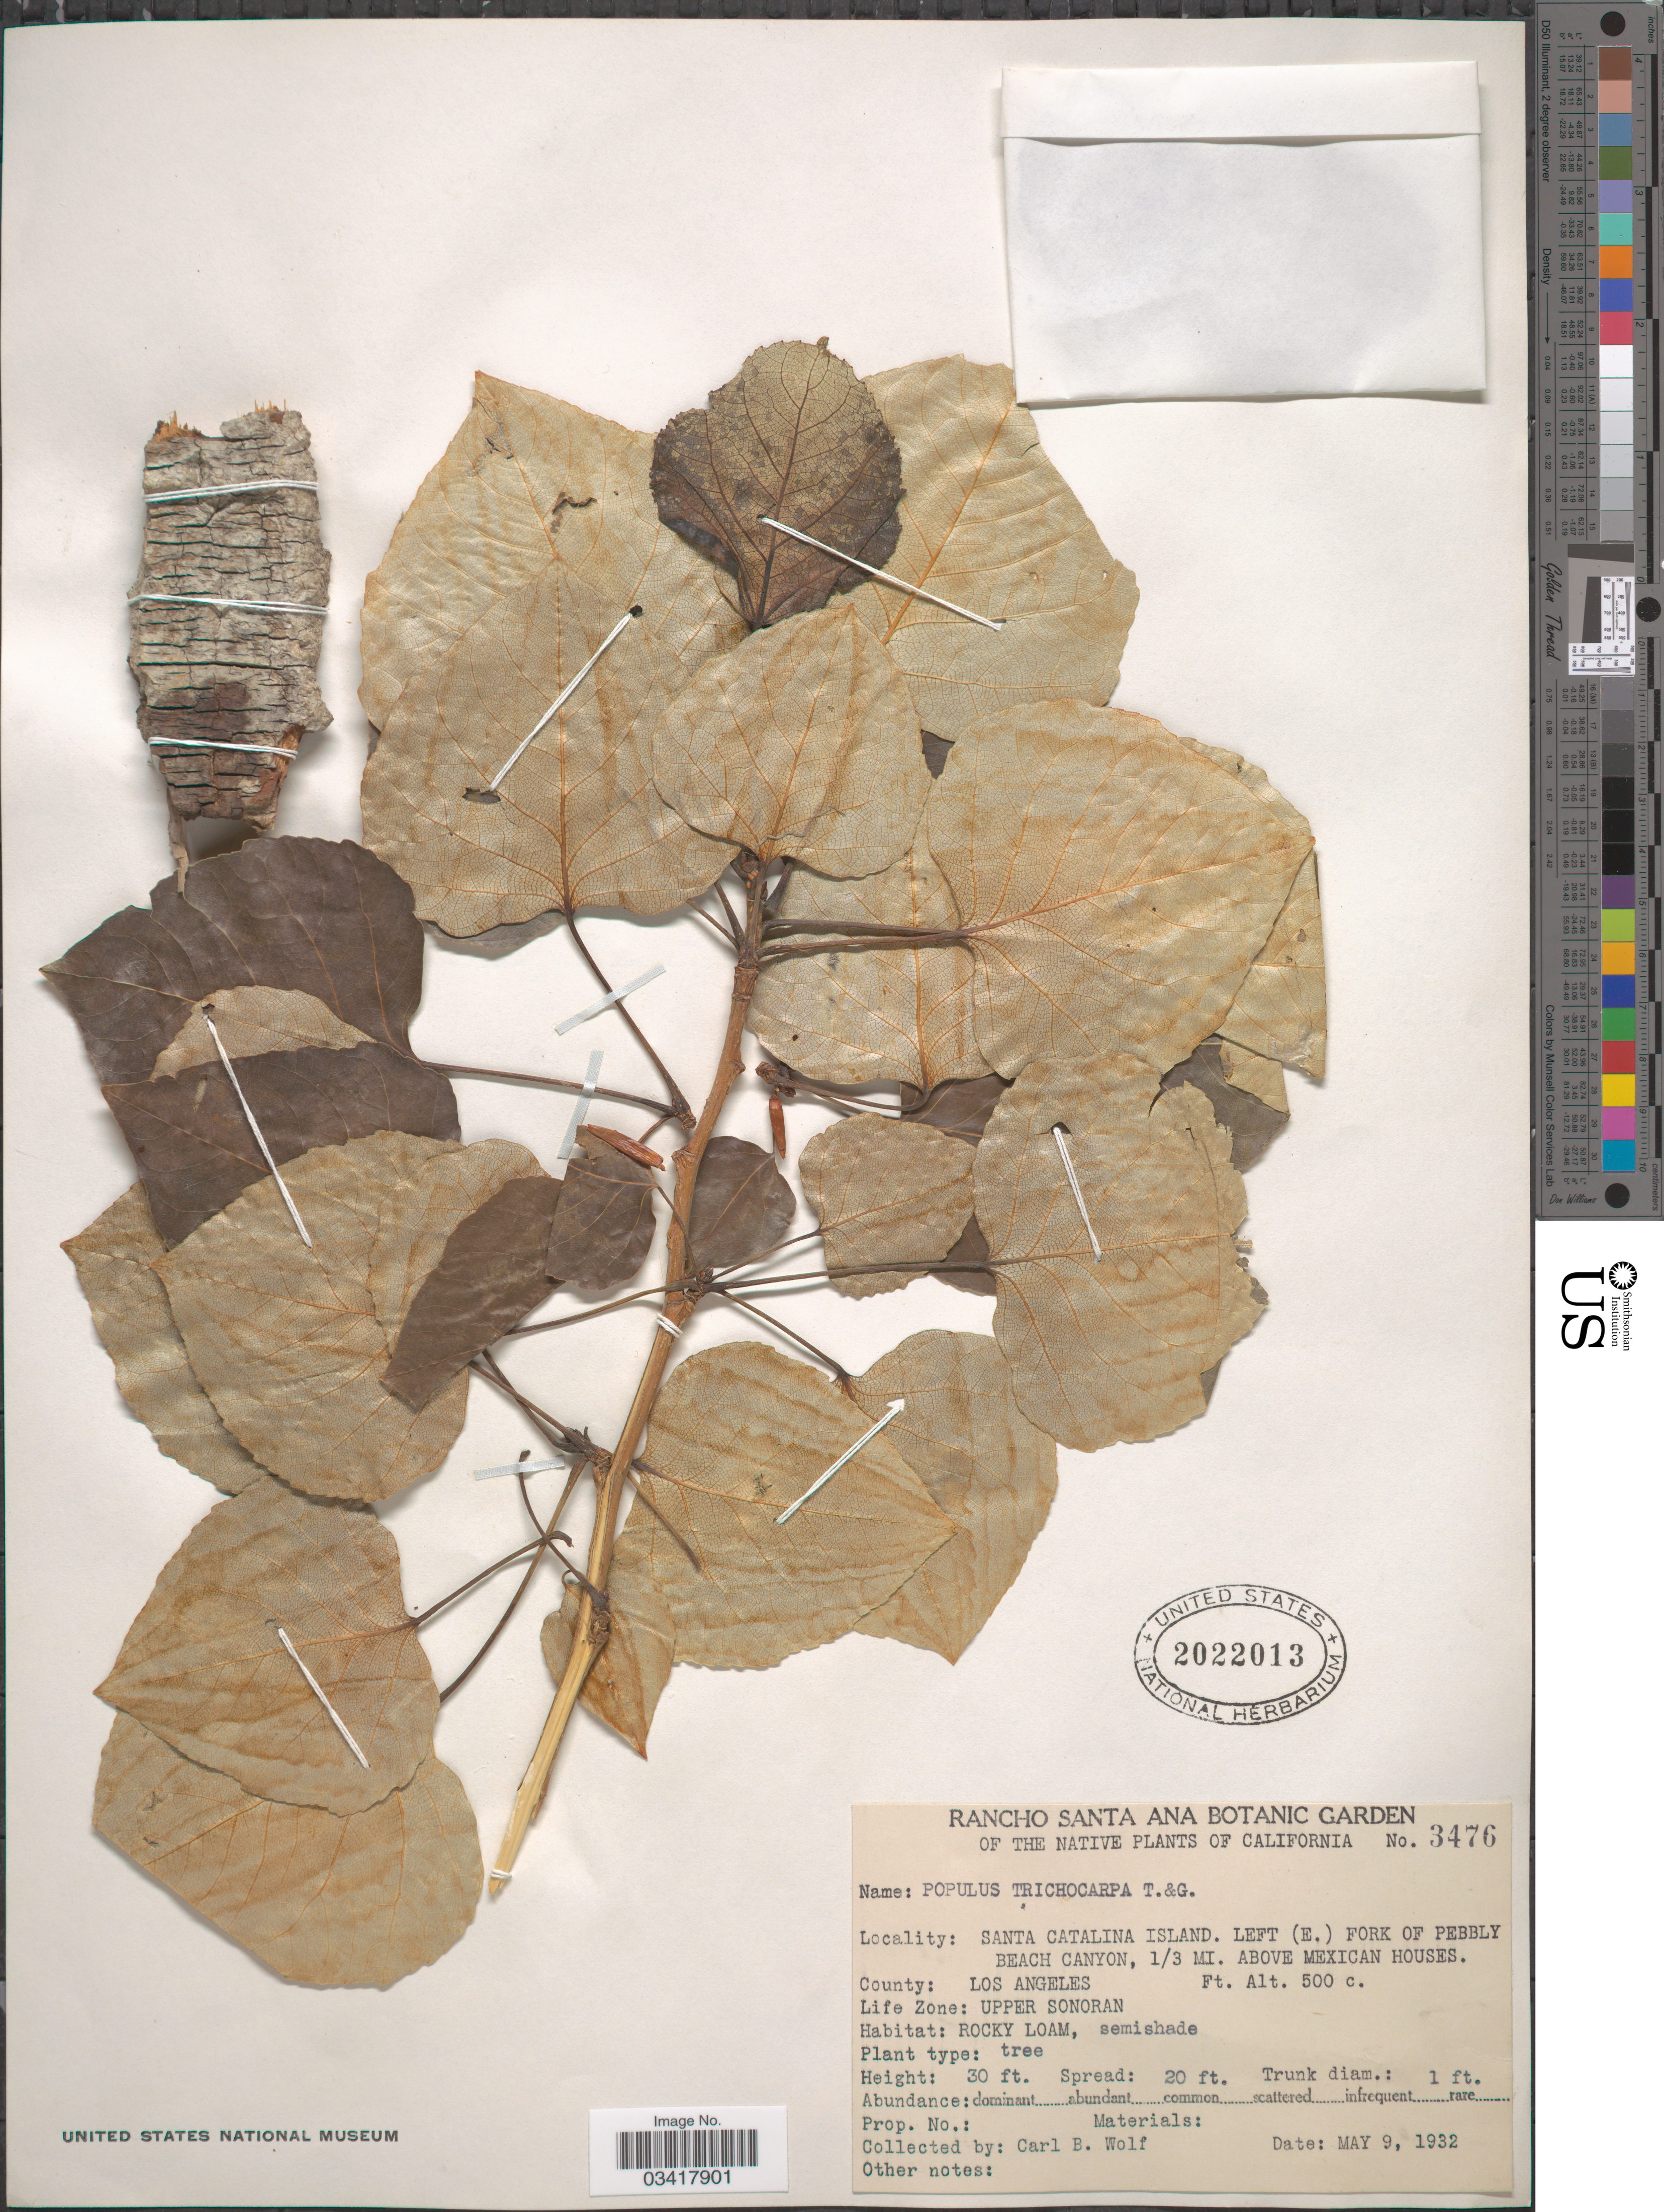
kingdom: Plantae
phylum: Tracheophyta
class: Magnoliopsida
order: Malpighiales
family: Salicaceae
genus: Populus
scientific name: Populus trichocarpa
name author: Torr. & A. Gray ex W. Hook.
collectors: C. B. Wolf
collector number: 3476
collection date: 1932-05-09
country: United States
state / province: California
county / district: Los Angeles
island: Santa Catalina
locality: Sata Catalina Island. Left (E.) Fork of Pebbly Beach Canyon, 1/3 mi. above Mexican Houses. County: Los Angeles. Life Zone: Upper Sonoran.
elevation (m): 152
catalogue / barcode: US 2022013